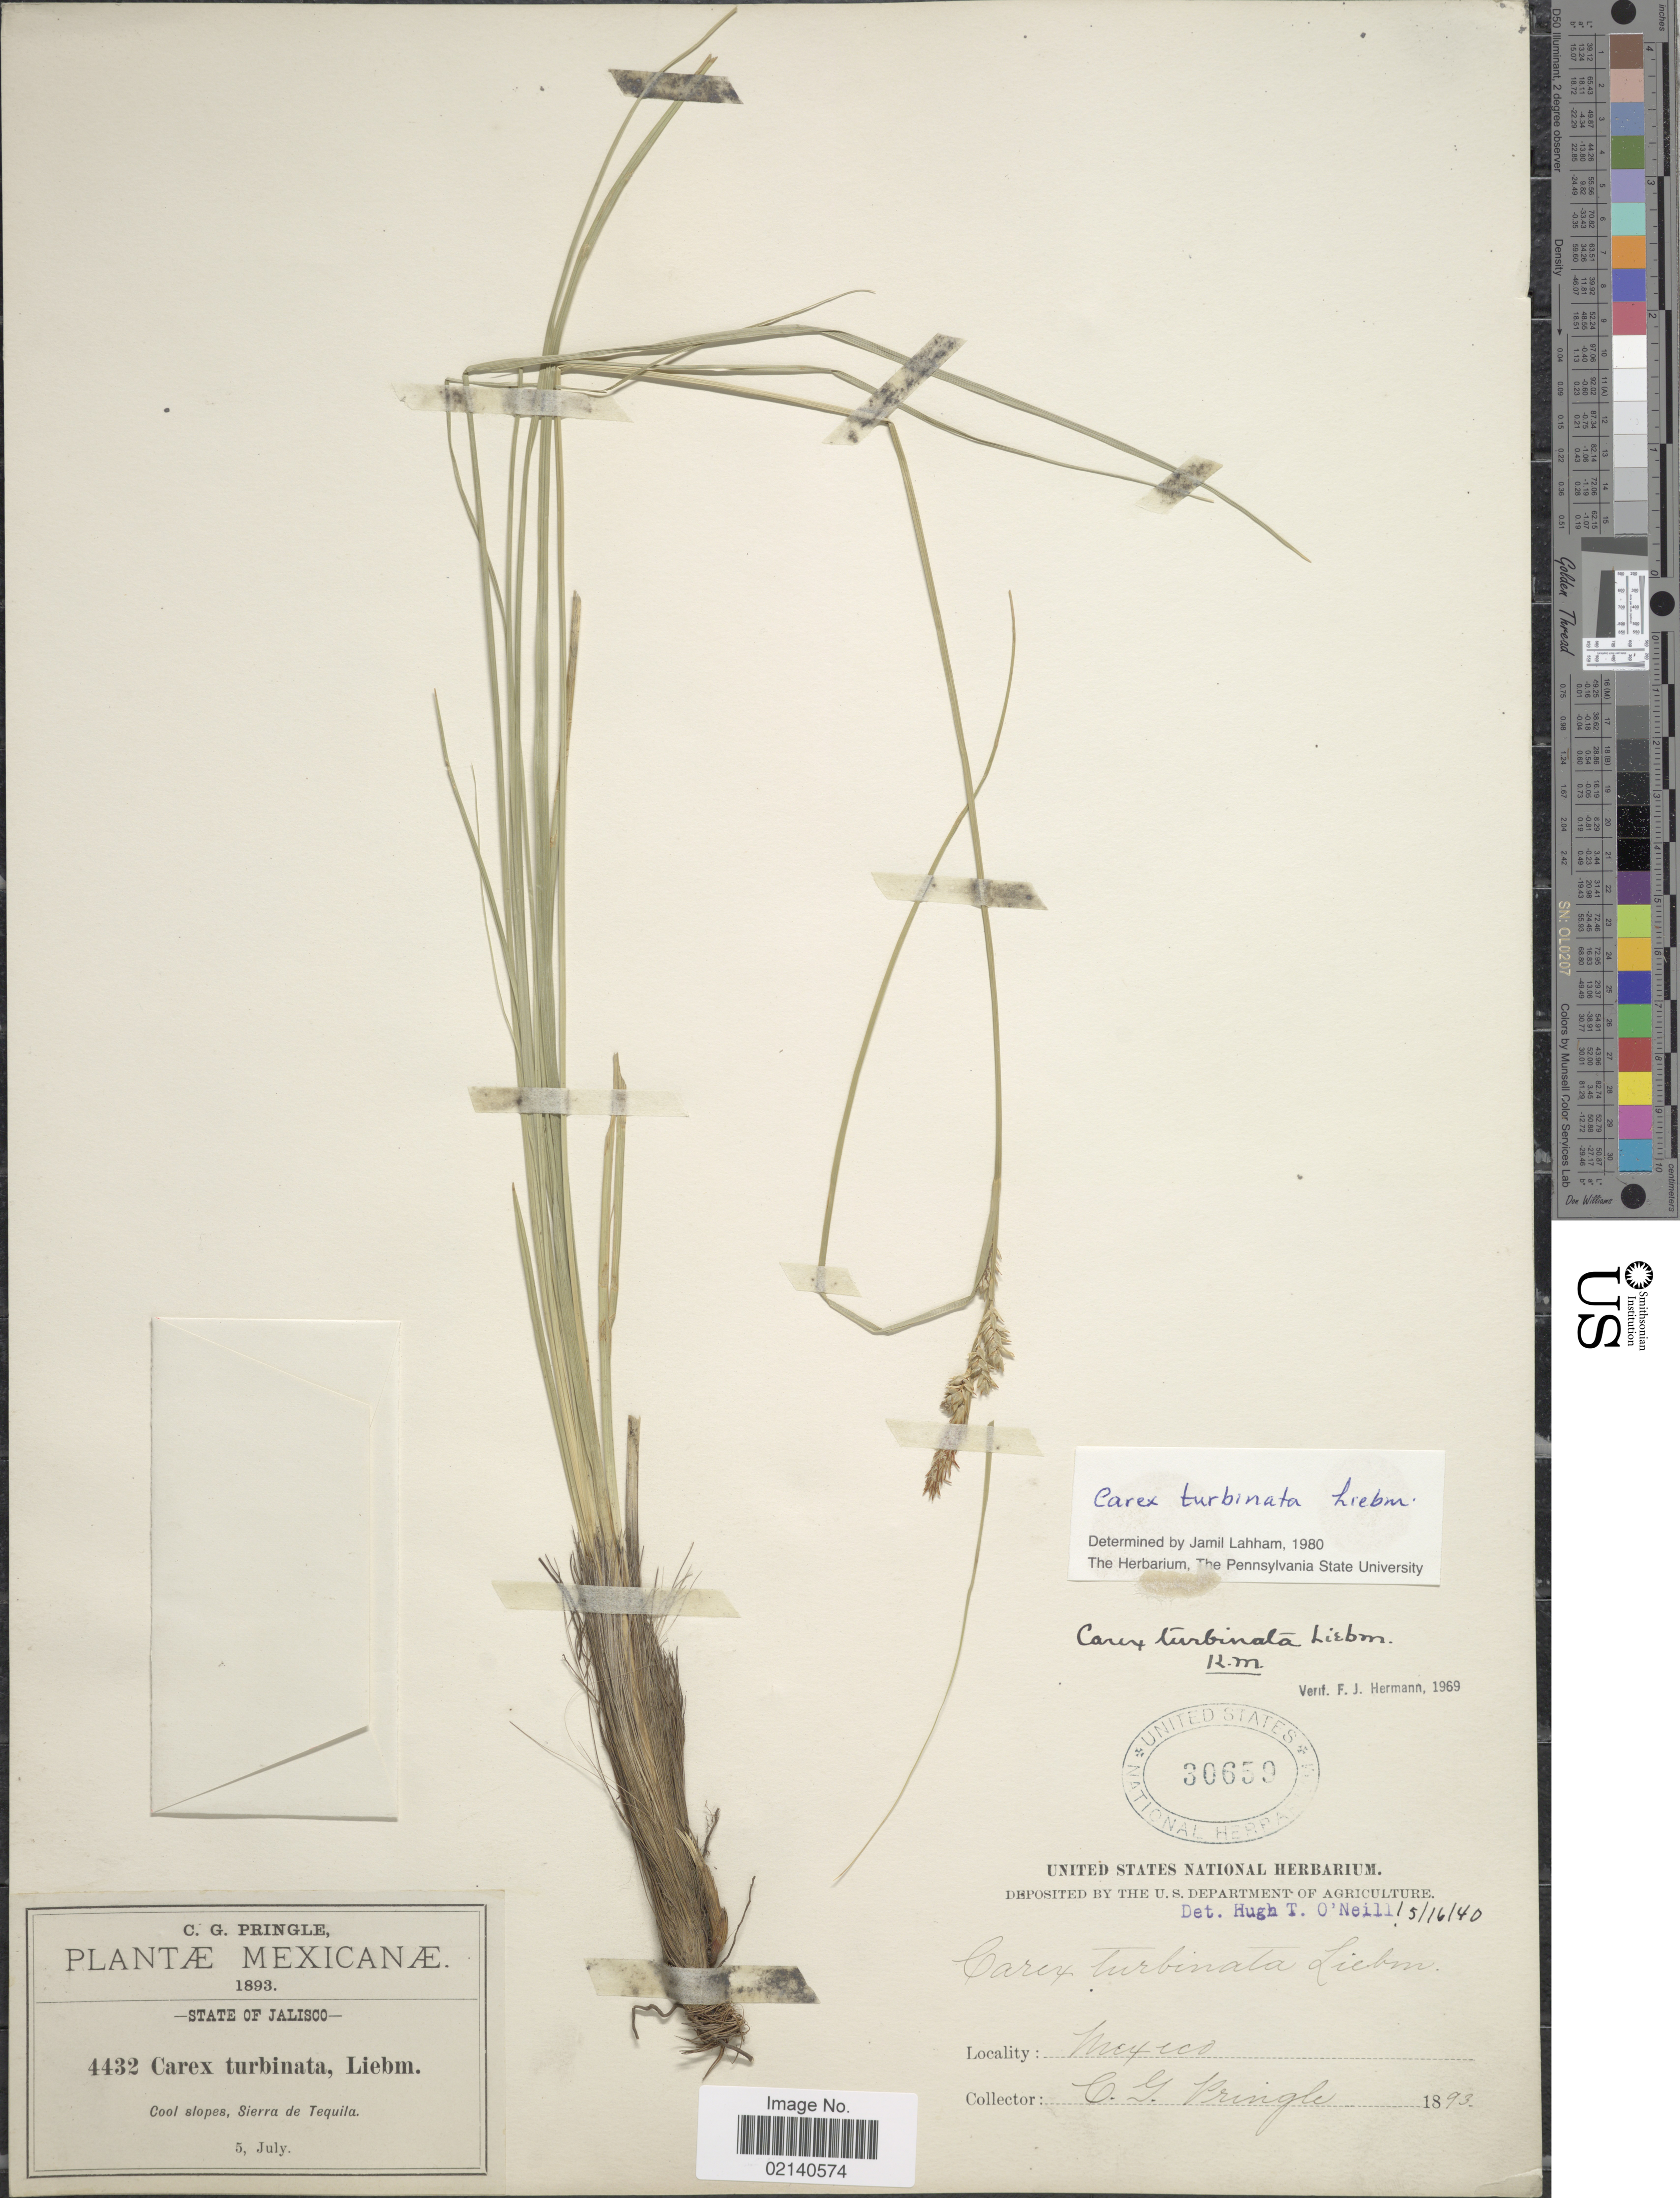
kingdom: Plantae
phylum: Tracheophyta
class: Liliopsida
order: Poales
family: Cyperaceae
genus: Carex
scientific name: Carex turbinata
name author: Liebm.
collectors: C. G. Pringle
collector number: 4432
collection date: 1893-07-05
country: Mexico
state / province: Jalisco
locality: Cool slopes, Sierra de Tequila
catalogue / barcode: US 30659